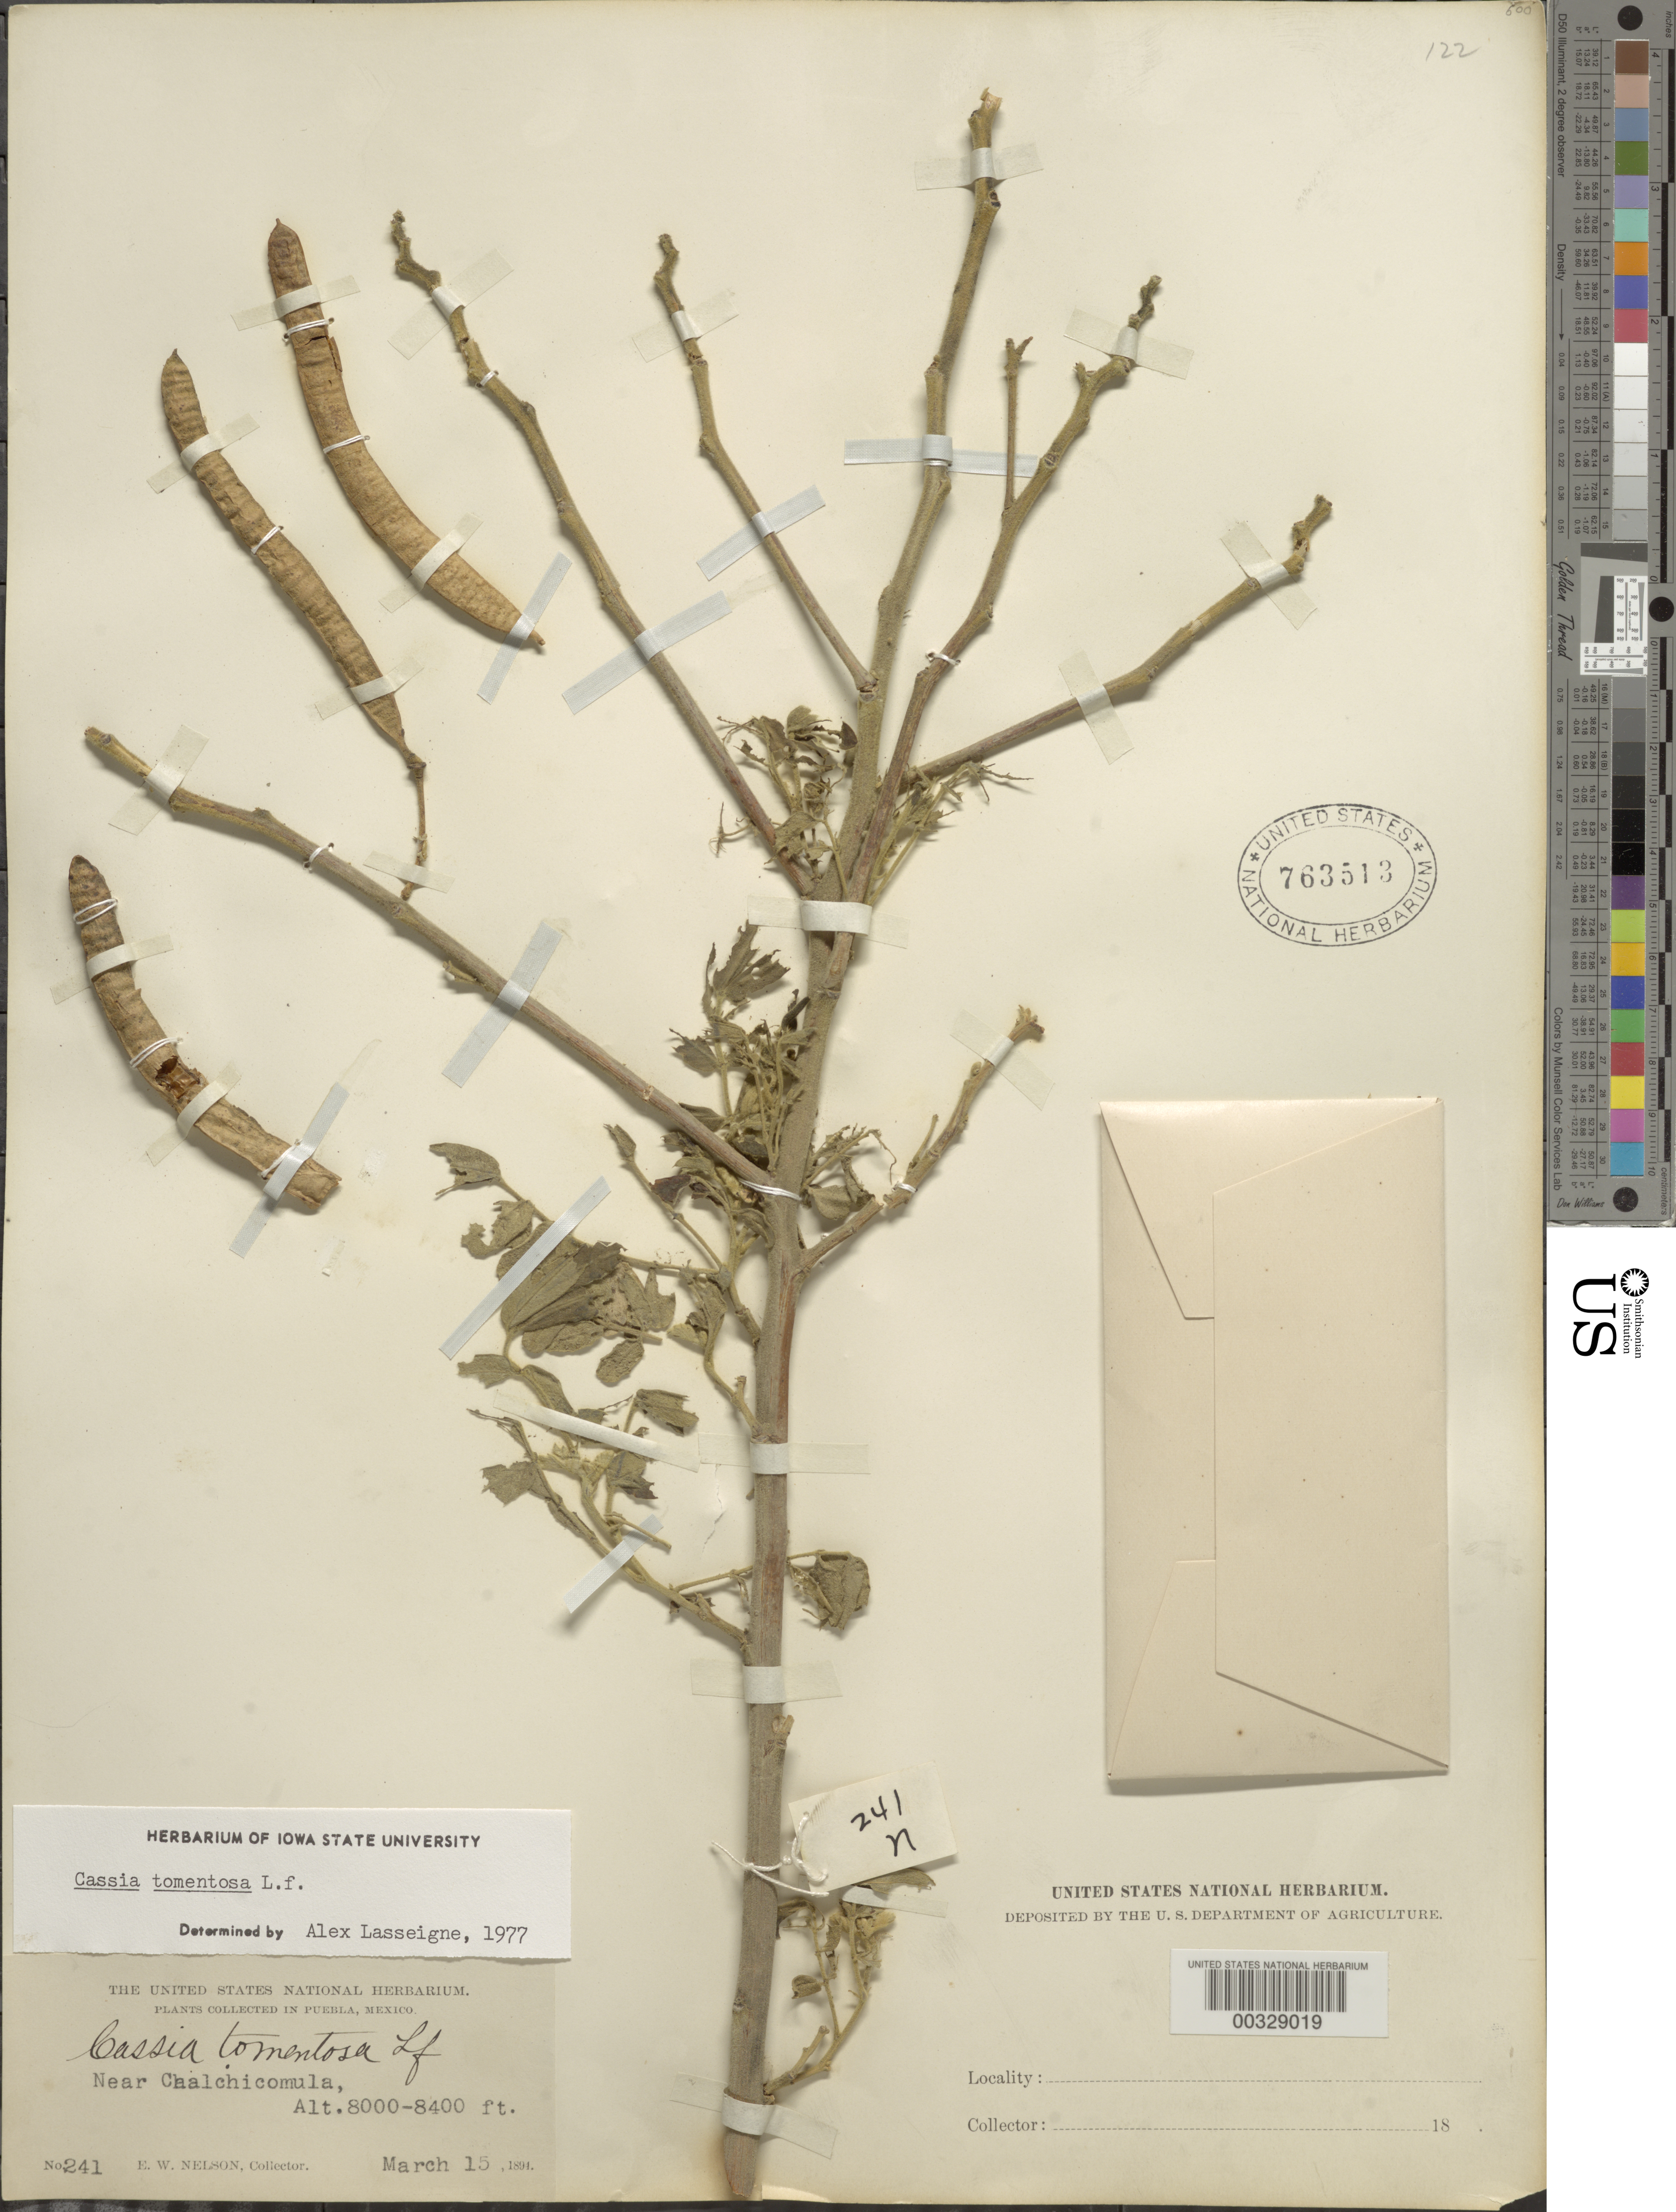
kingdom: Plantae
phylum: Tracheophyta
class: Magnoliopsida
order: Fabales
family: Fabaceae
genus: Senna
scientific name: Senna multiglandulosa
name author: (Jacq.) H.S. Irwin & Barneby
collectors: E. W. Nelson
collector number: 241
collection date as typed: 15 Mar 1894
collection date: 1894-03-15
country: Mexico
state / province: Puebla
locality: Near chalchicomula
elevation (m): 2438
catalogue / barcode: US 763513